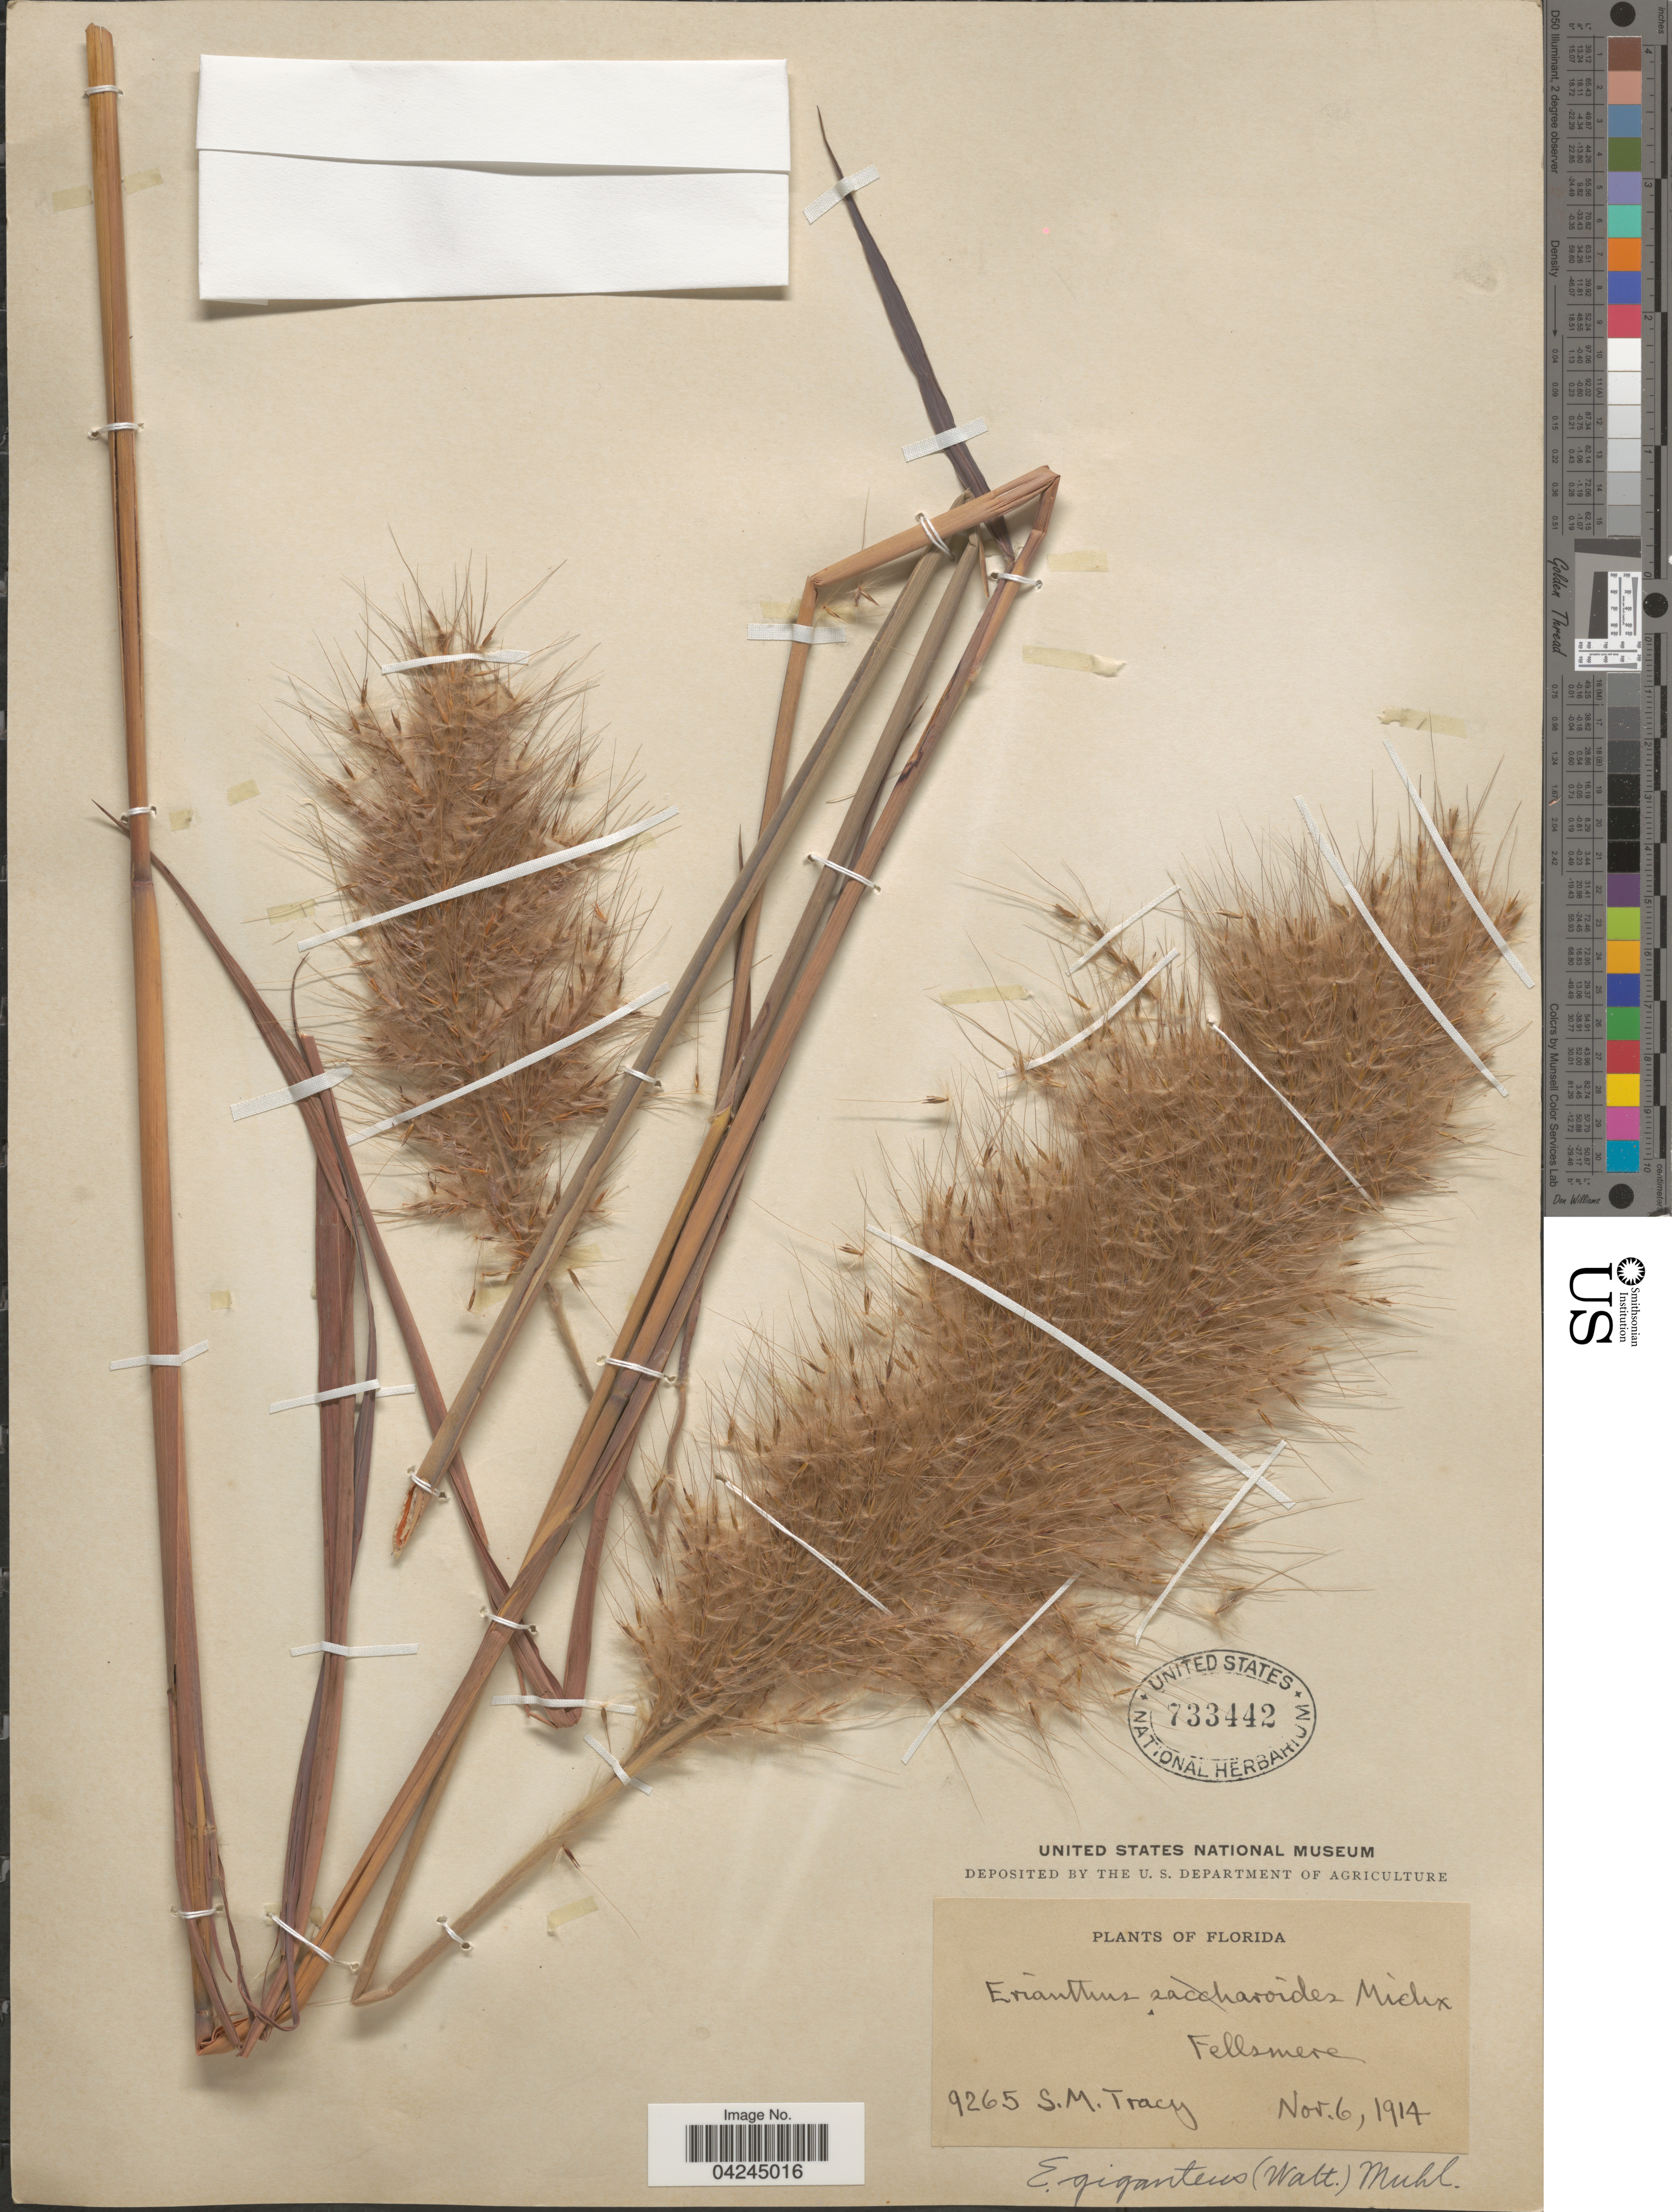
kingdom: Plantae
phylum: Tracheophyta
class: Liliopsida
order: Poales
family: Poaceae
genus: Erianthus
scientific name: Erianthus giganteus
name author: (Walter) P. Beauv.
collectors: S. M. Tracy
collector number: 9265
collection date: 1914-11-06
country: United States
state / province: Florida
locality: Fellsmere.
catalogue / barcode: US 733442